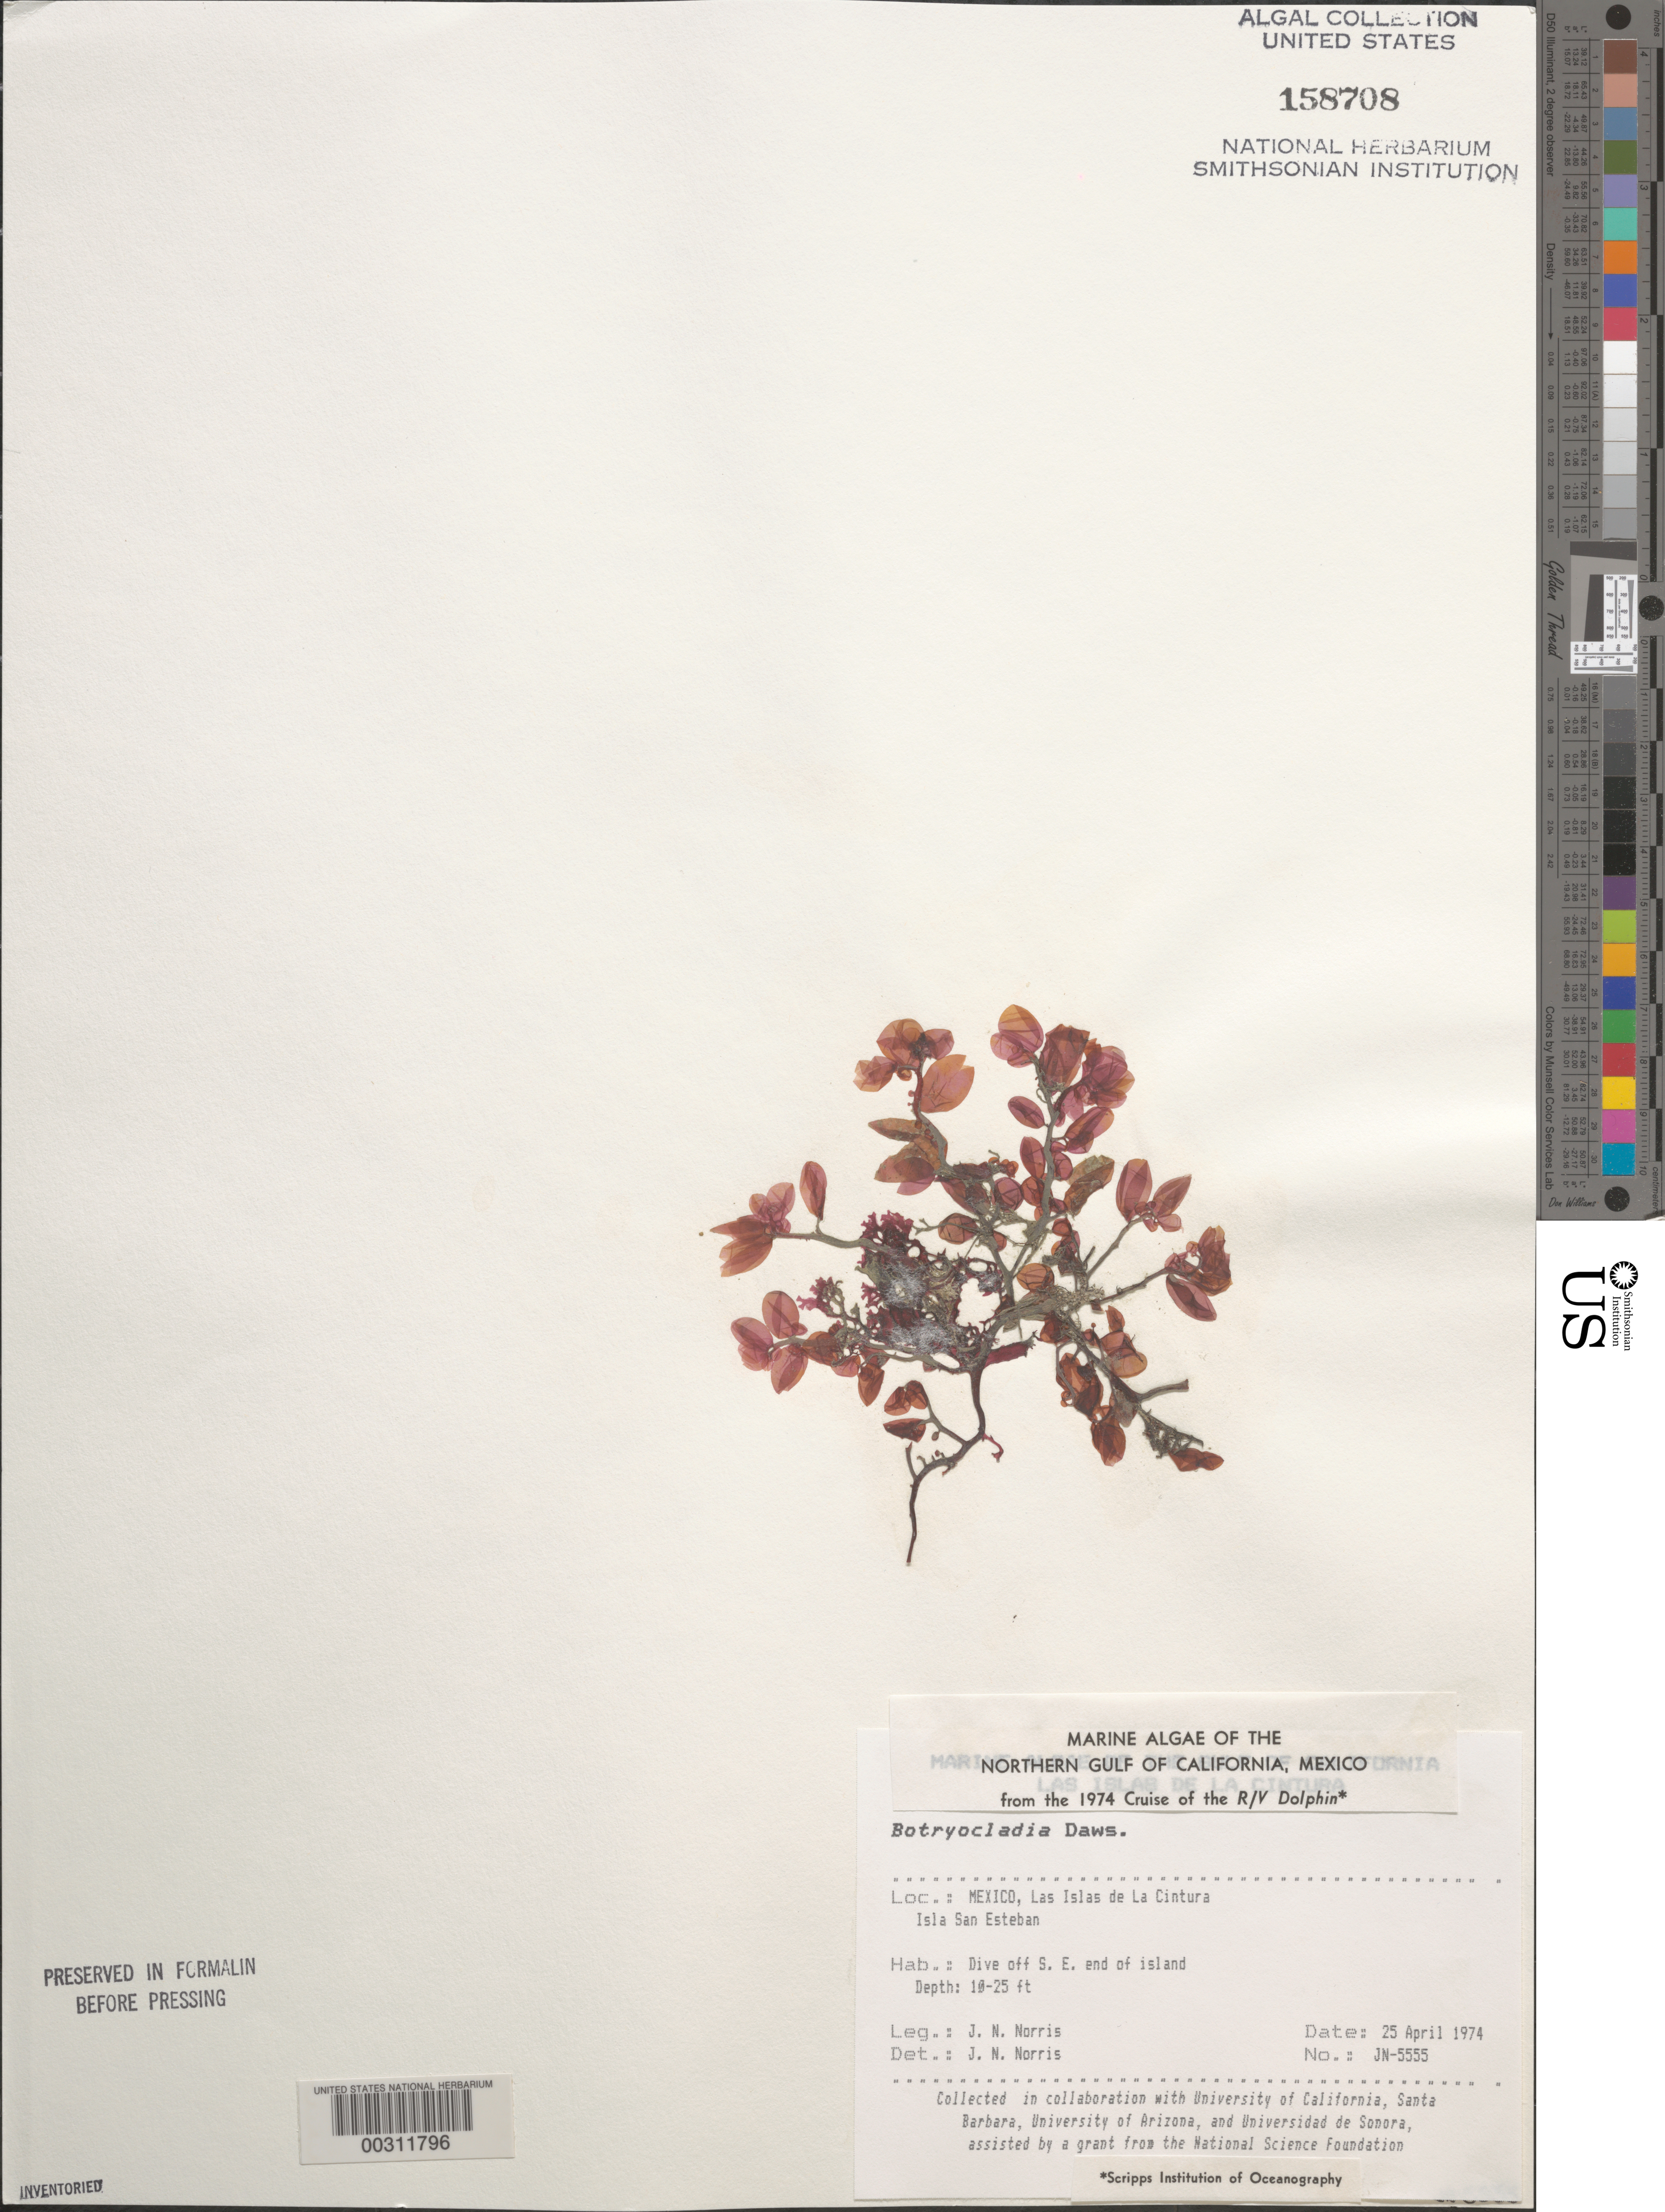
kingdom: Plantae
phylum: Rhodophyta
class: Florideophyceae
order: Rhodymeniales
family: Rhodymeniaceae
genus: Botryocladia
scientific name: Botryocladia sp.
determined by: Norris, James N.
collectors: J. N. Norris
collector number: JN-5555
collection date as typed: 25 Apr 1974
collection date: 1974-04-25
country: Mexico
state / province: Baja California Norte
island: Isla San Esteban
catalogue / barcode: US 158708